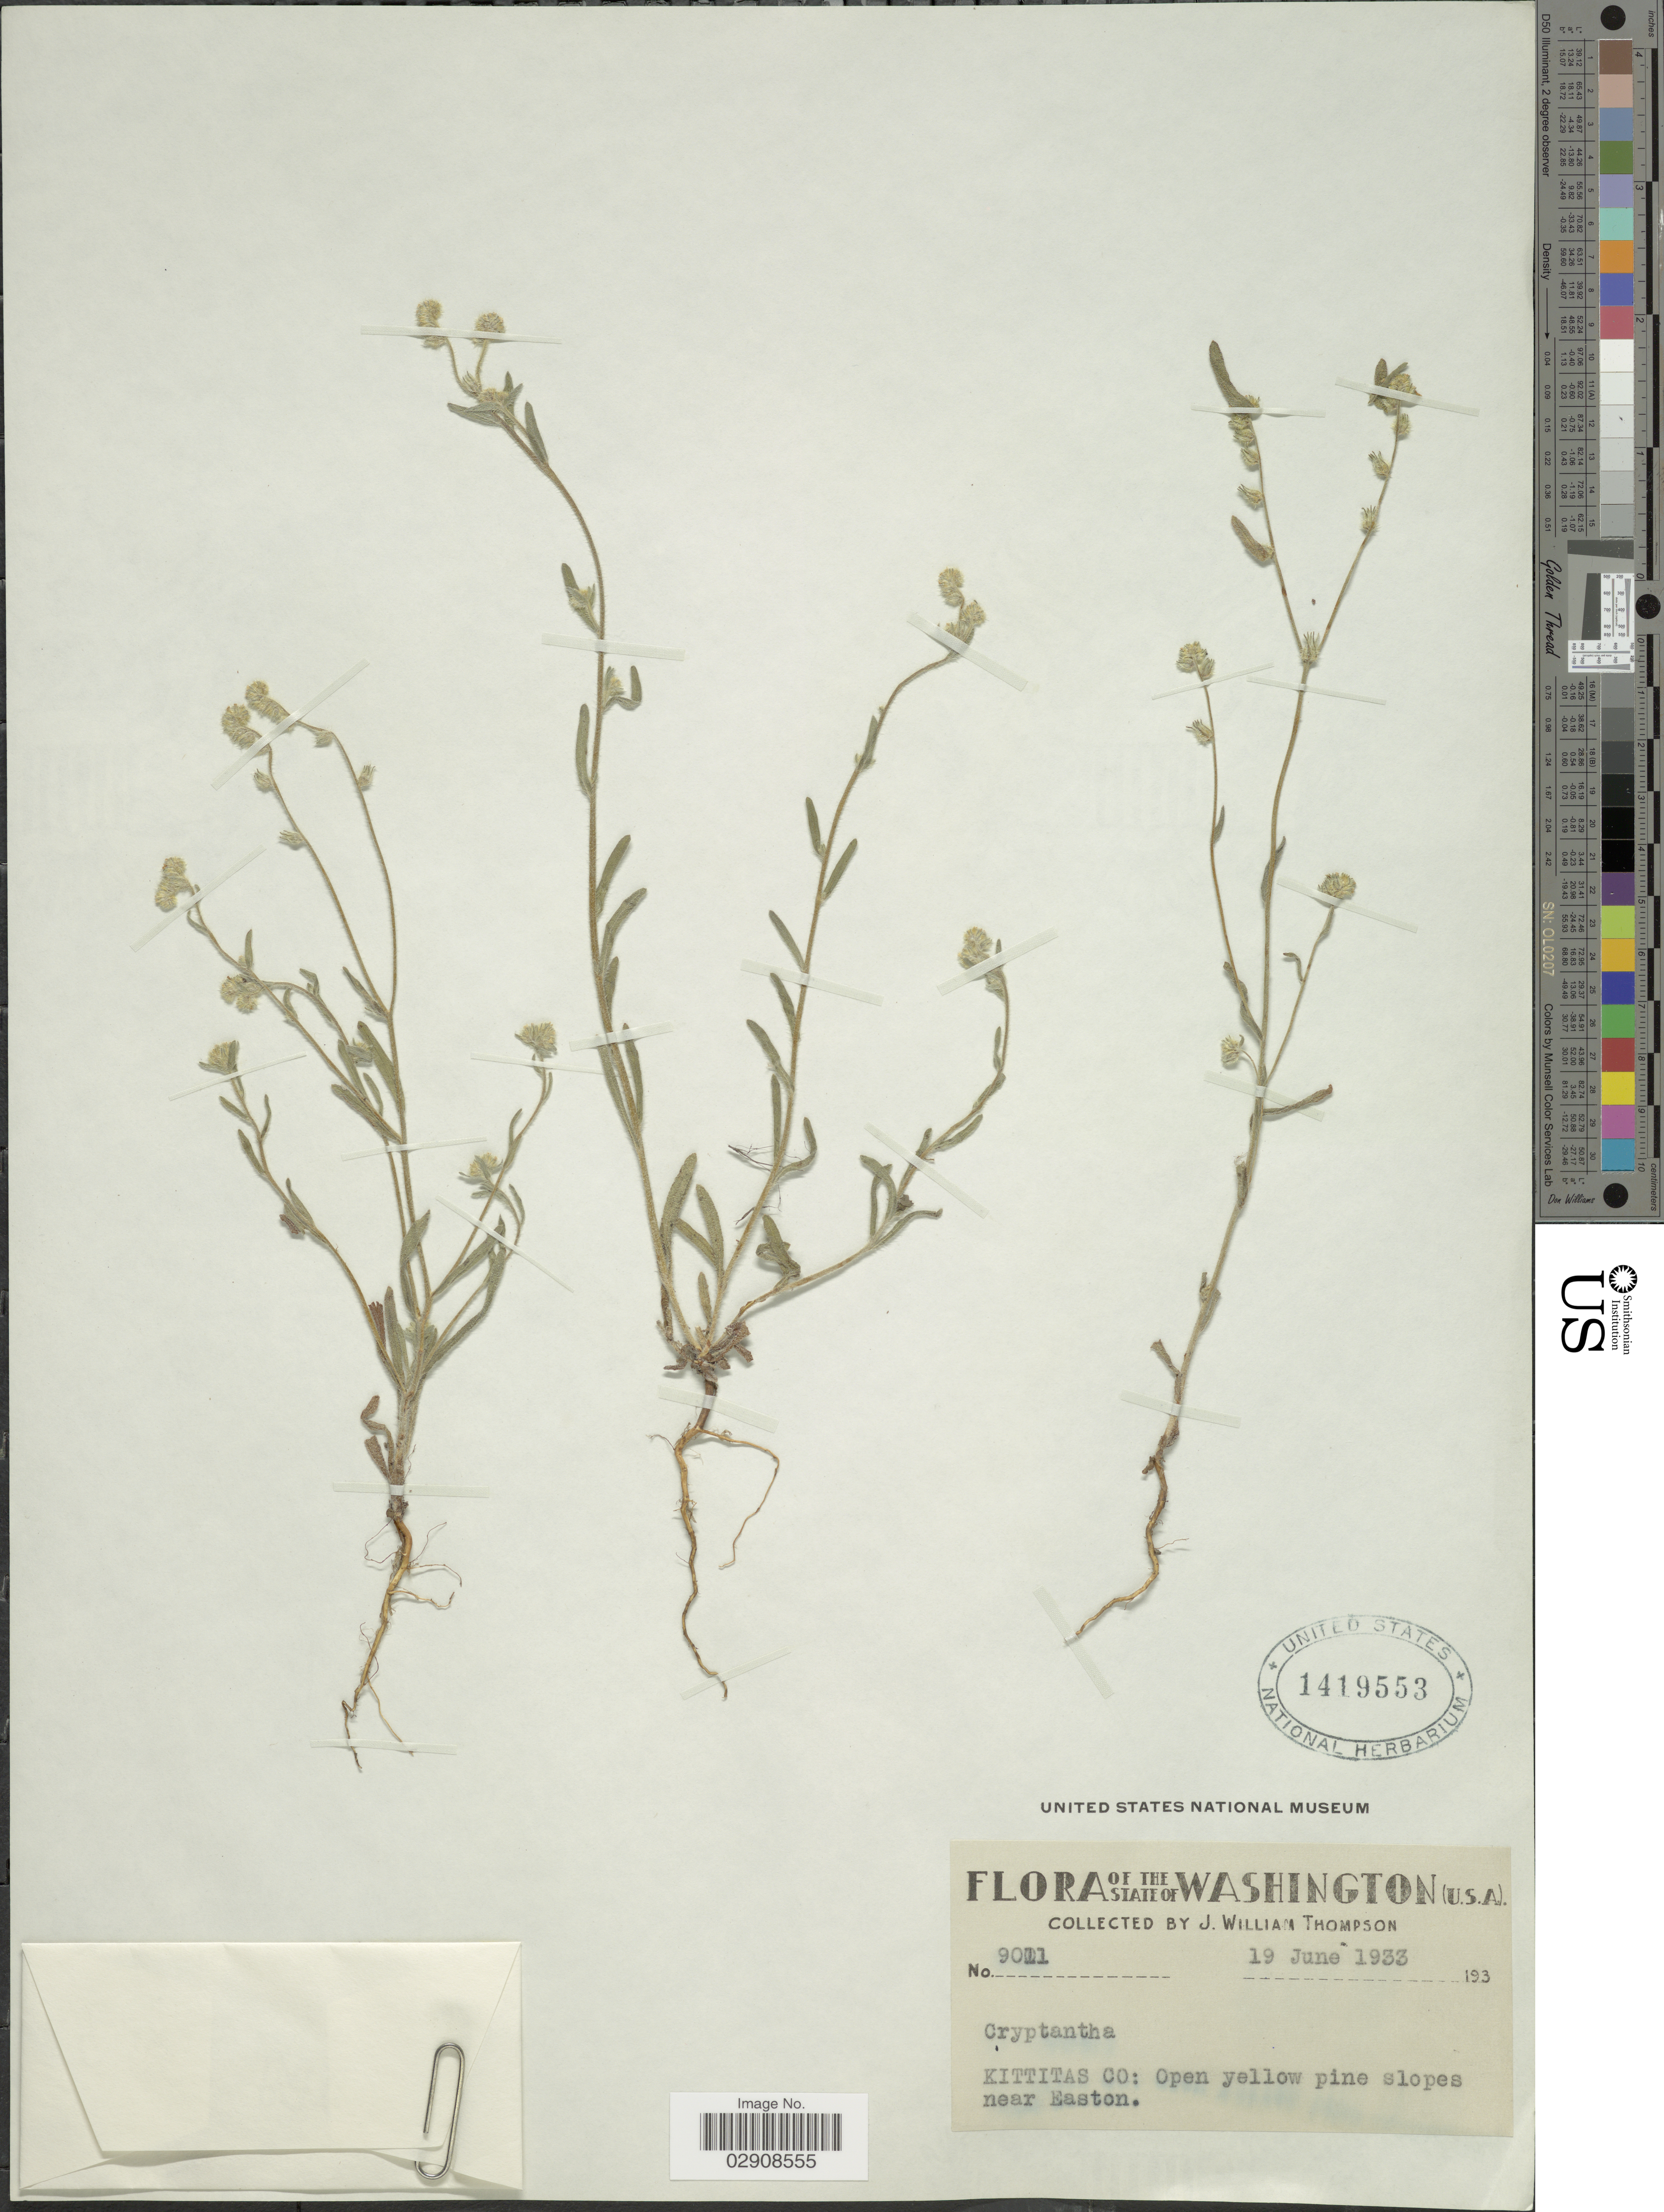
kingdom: Plantae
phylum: Tracheophyta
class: Magnoliopsida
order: Boraginales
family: Boraginaceae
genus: Cryptantha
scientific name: Cryptantha sp.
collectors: J. W. Thompson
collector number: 9011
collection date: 1933-06-19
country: United States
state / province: Washington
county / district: Kittitas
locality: Kittitas Co: Open yellow pine slopes near Easton.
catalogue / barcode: US 1419553